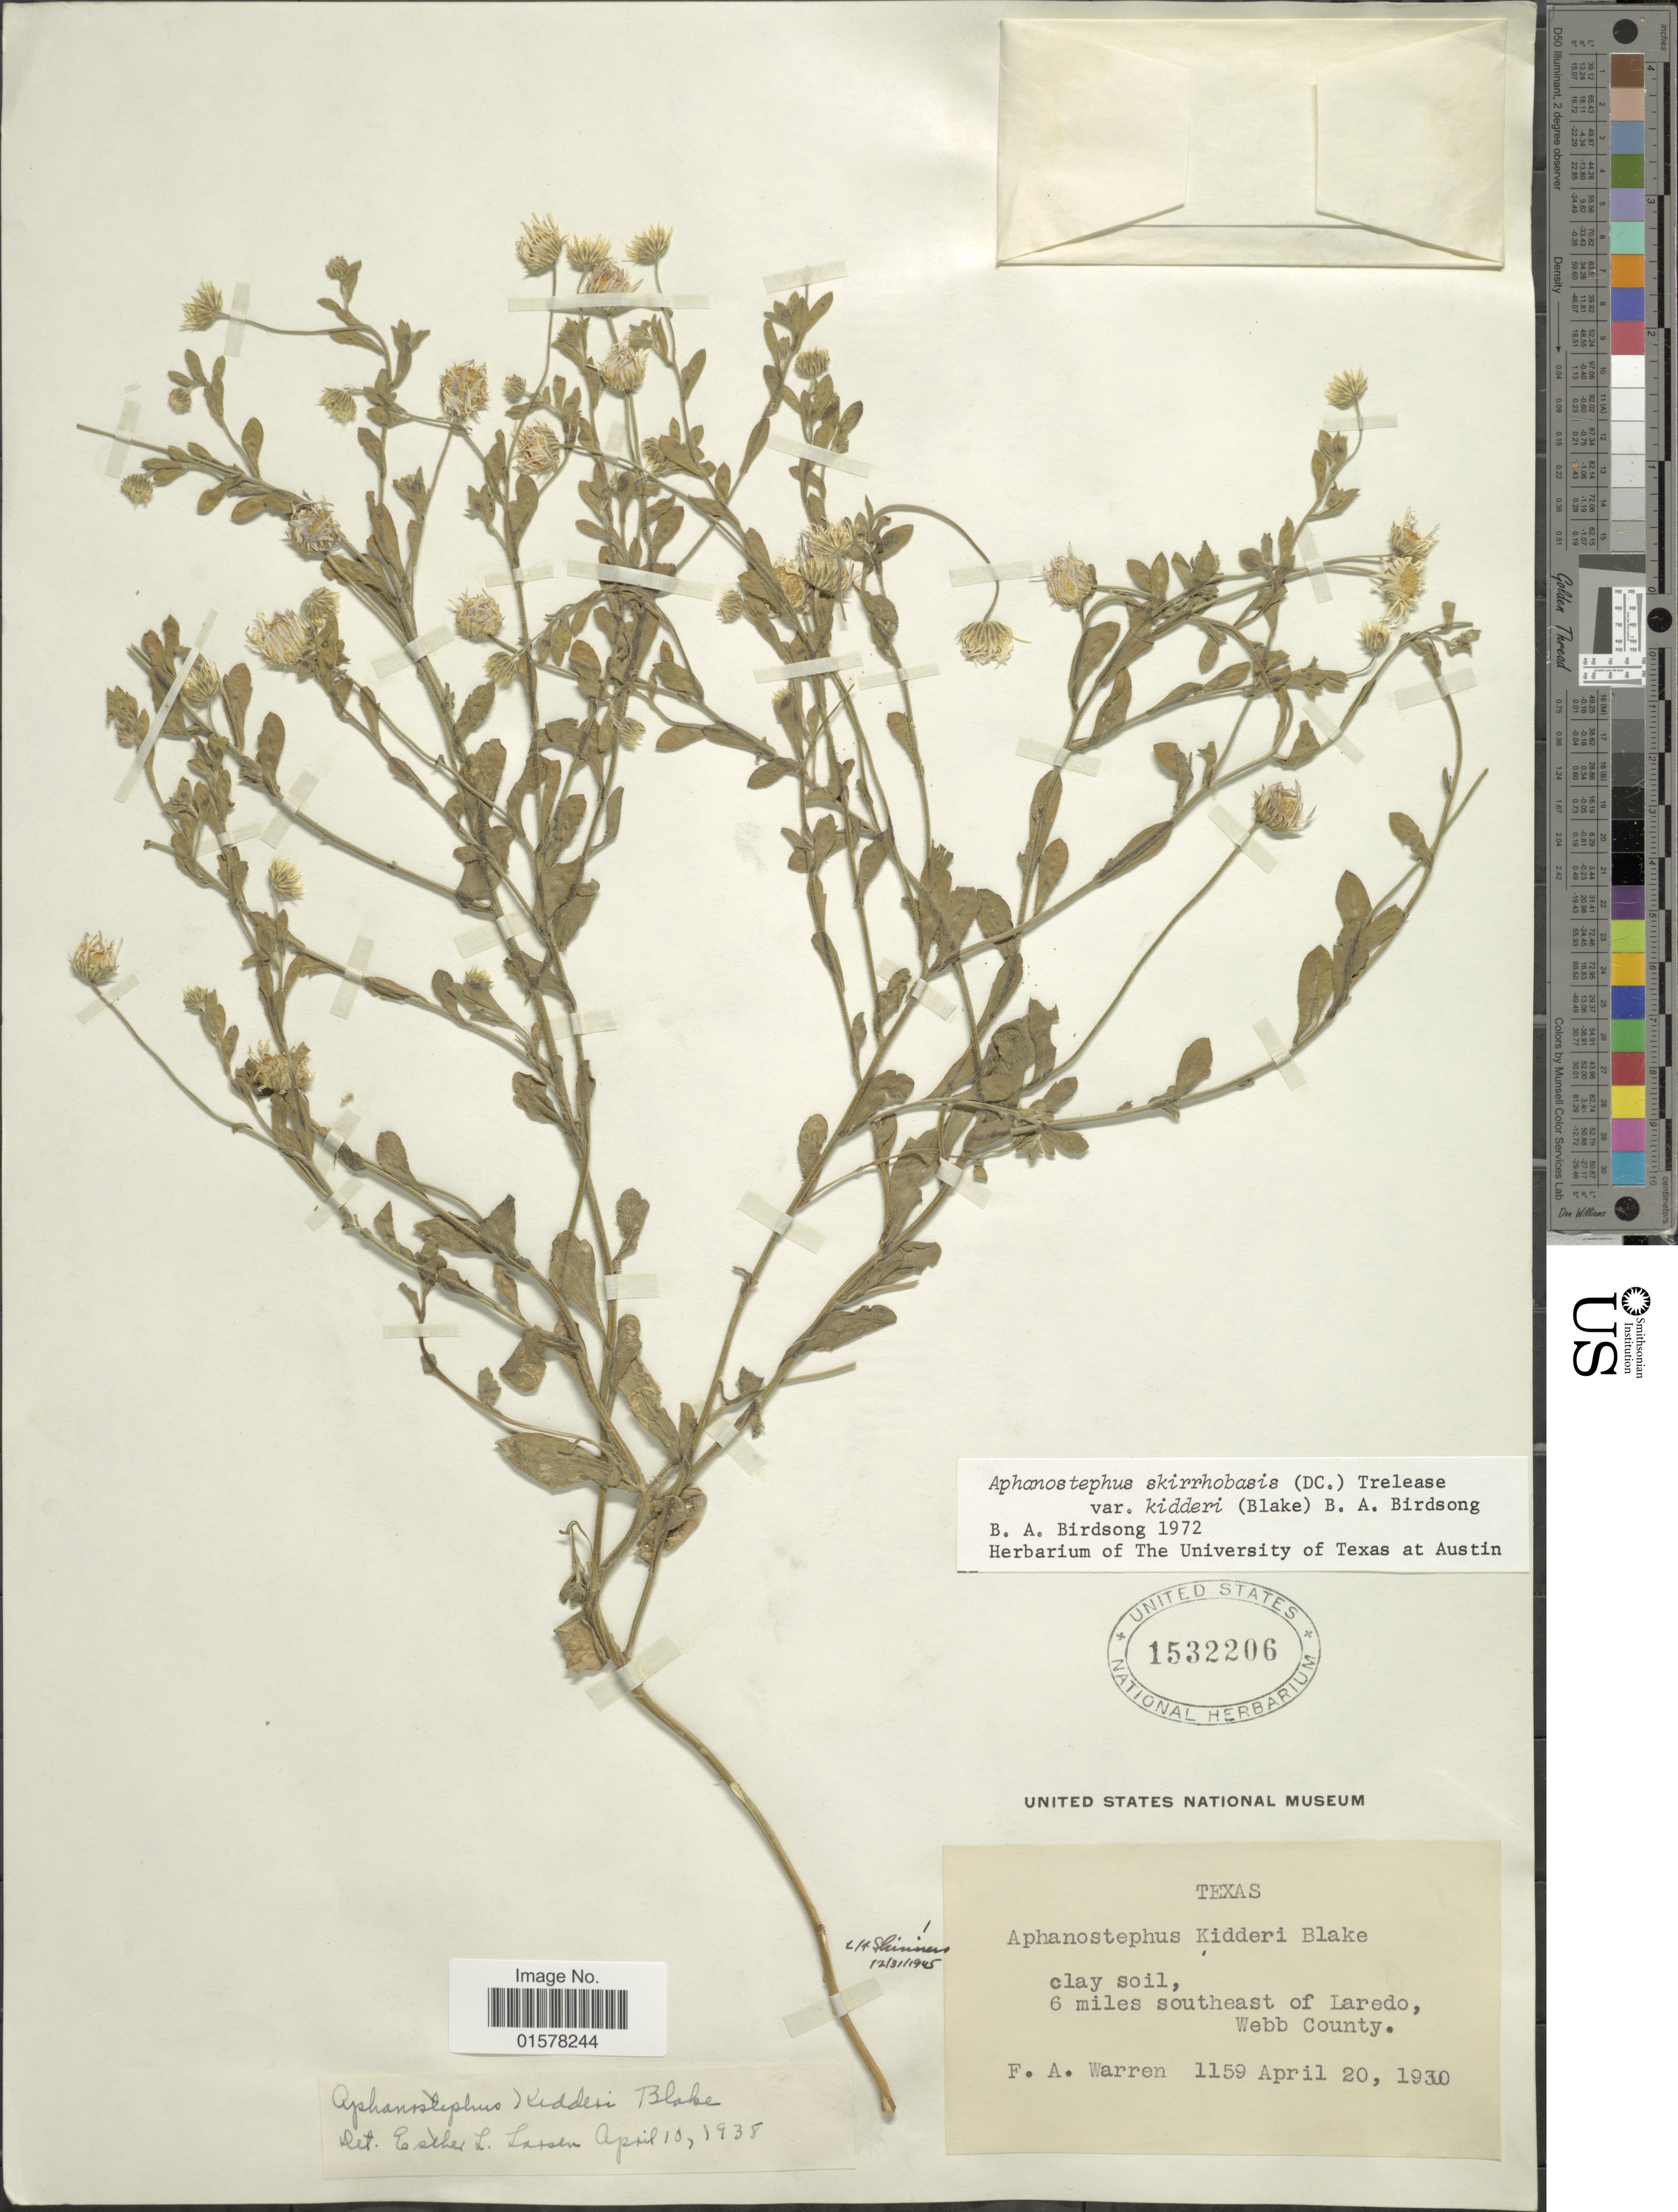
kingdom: Plantae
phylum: Tracheophyta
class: Magnoliopsida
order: Asterales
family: Asteraceae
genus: Aphanostephus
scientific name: Aphanostephus skirrhobasis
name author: (DC.) Trel. ex Coville & Branner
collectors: F. Warren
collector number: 1159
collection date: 1930-04-20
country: United States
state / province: Texas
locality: Texas. 6 miles southeast of laredo, Webb County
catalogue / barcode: US 1532206